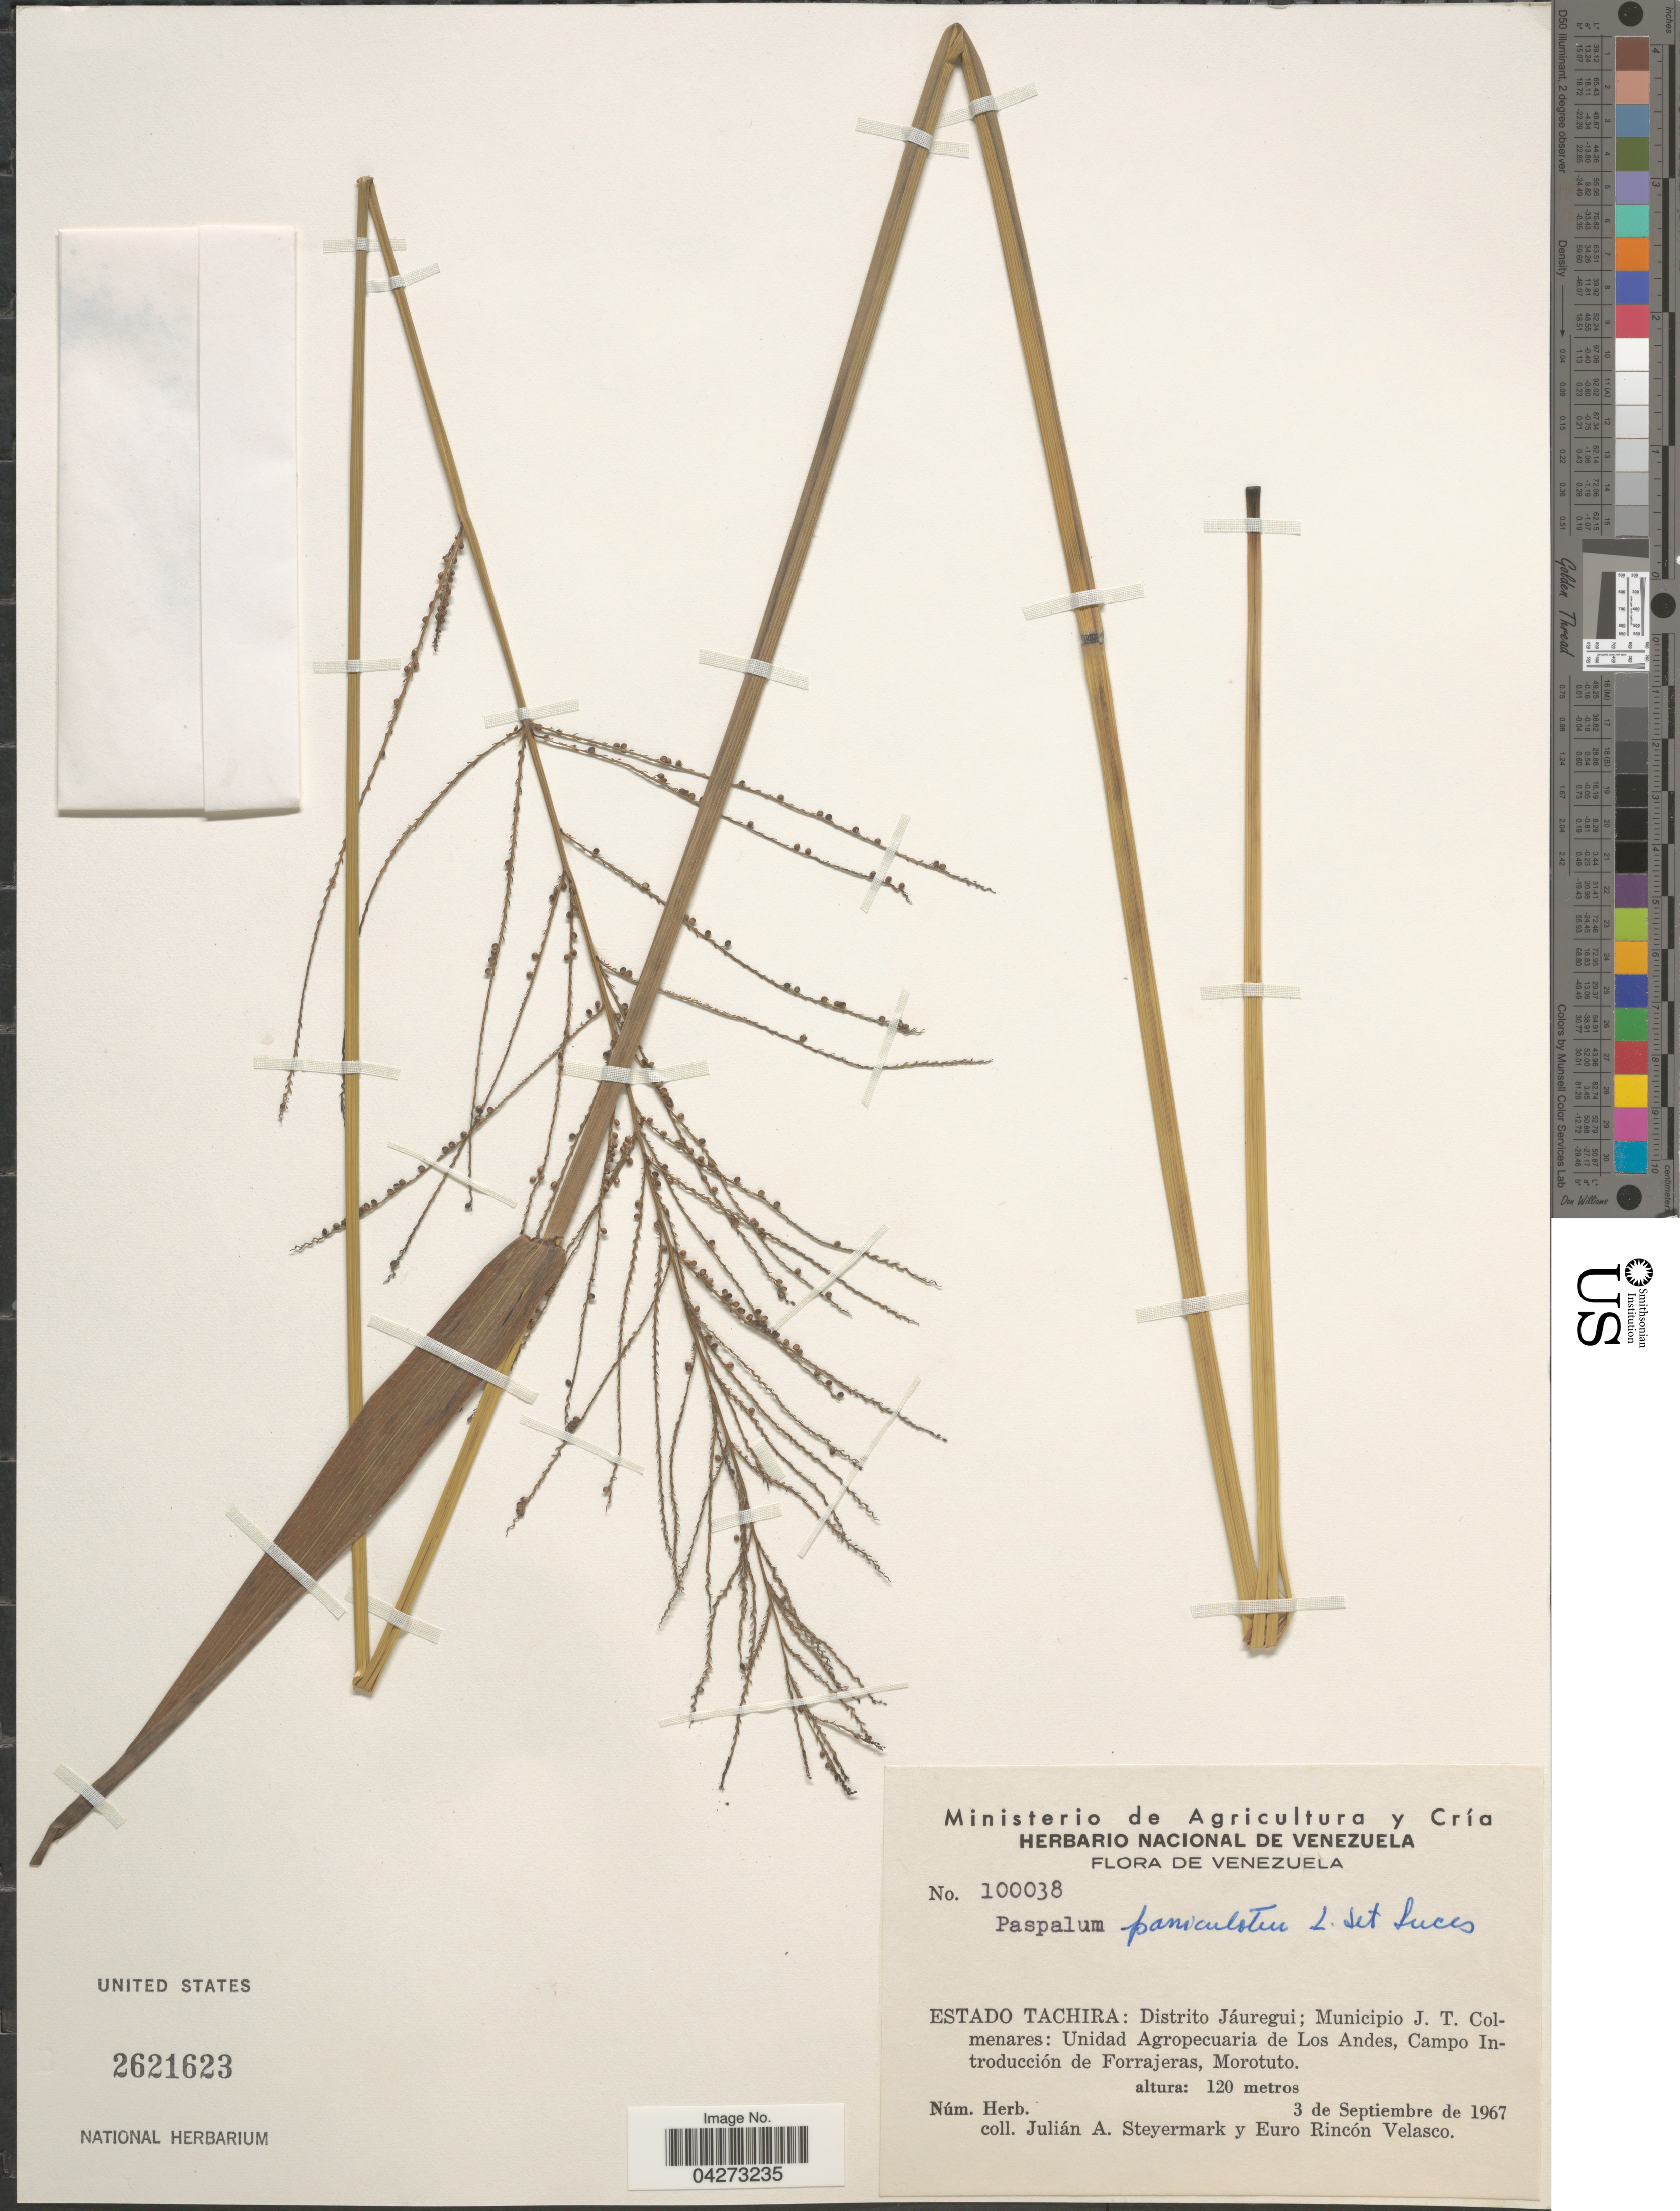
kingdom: Plantae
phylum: Tracheophyta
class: Liliopsida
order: Poales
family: Poaceae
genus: Paspalum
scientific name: Paspalum paniculatum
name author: L.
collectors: J. Steyermark & E. Velasco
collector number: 100038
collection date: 1967-09-03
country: Venezuela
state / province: Tachira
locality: Distrito Jáuregui; Municipio J. T. Colmenares: Unidad Agropecuaria de Los Andes, Campo Introducción de Forrajeras, Morotuto.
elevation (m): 120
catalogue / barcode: US 2621623